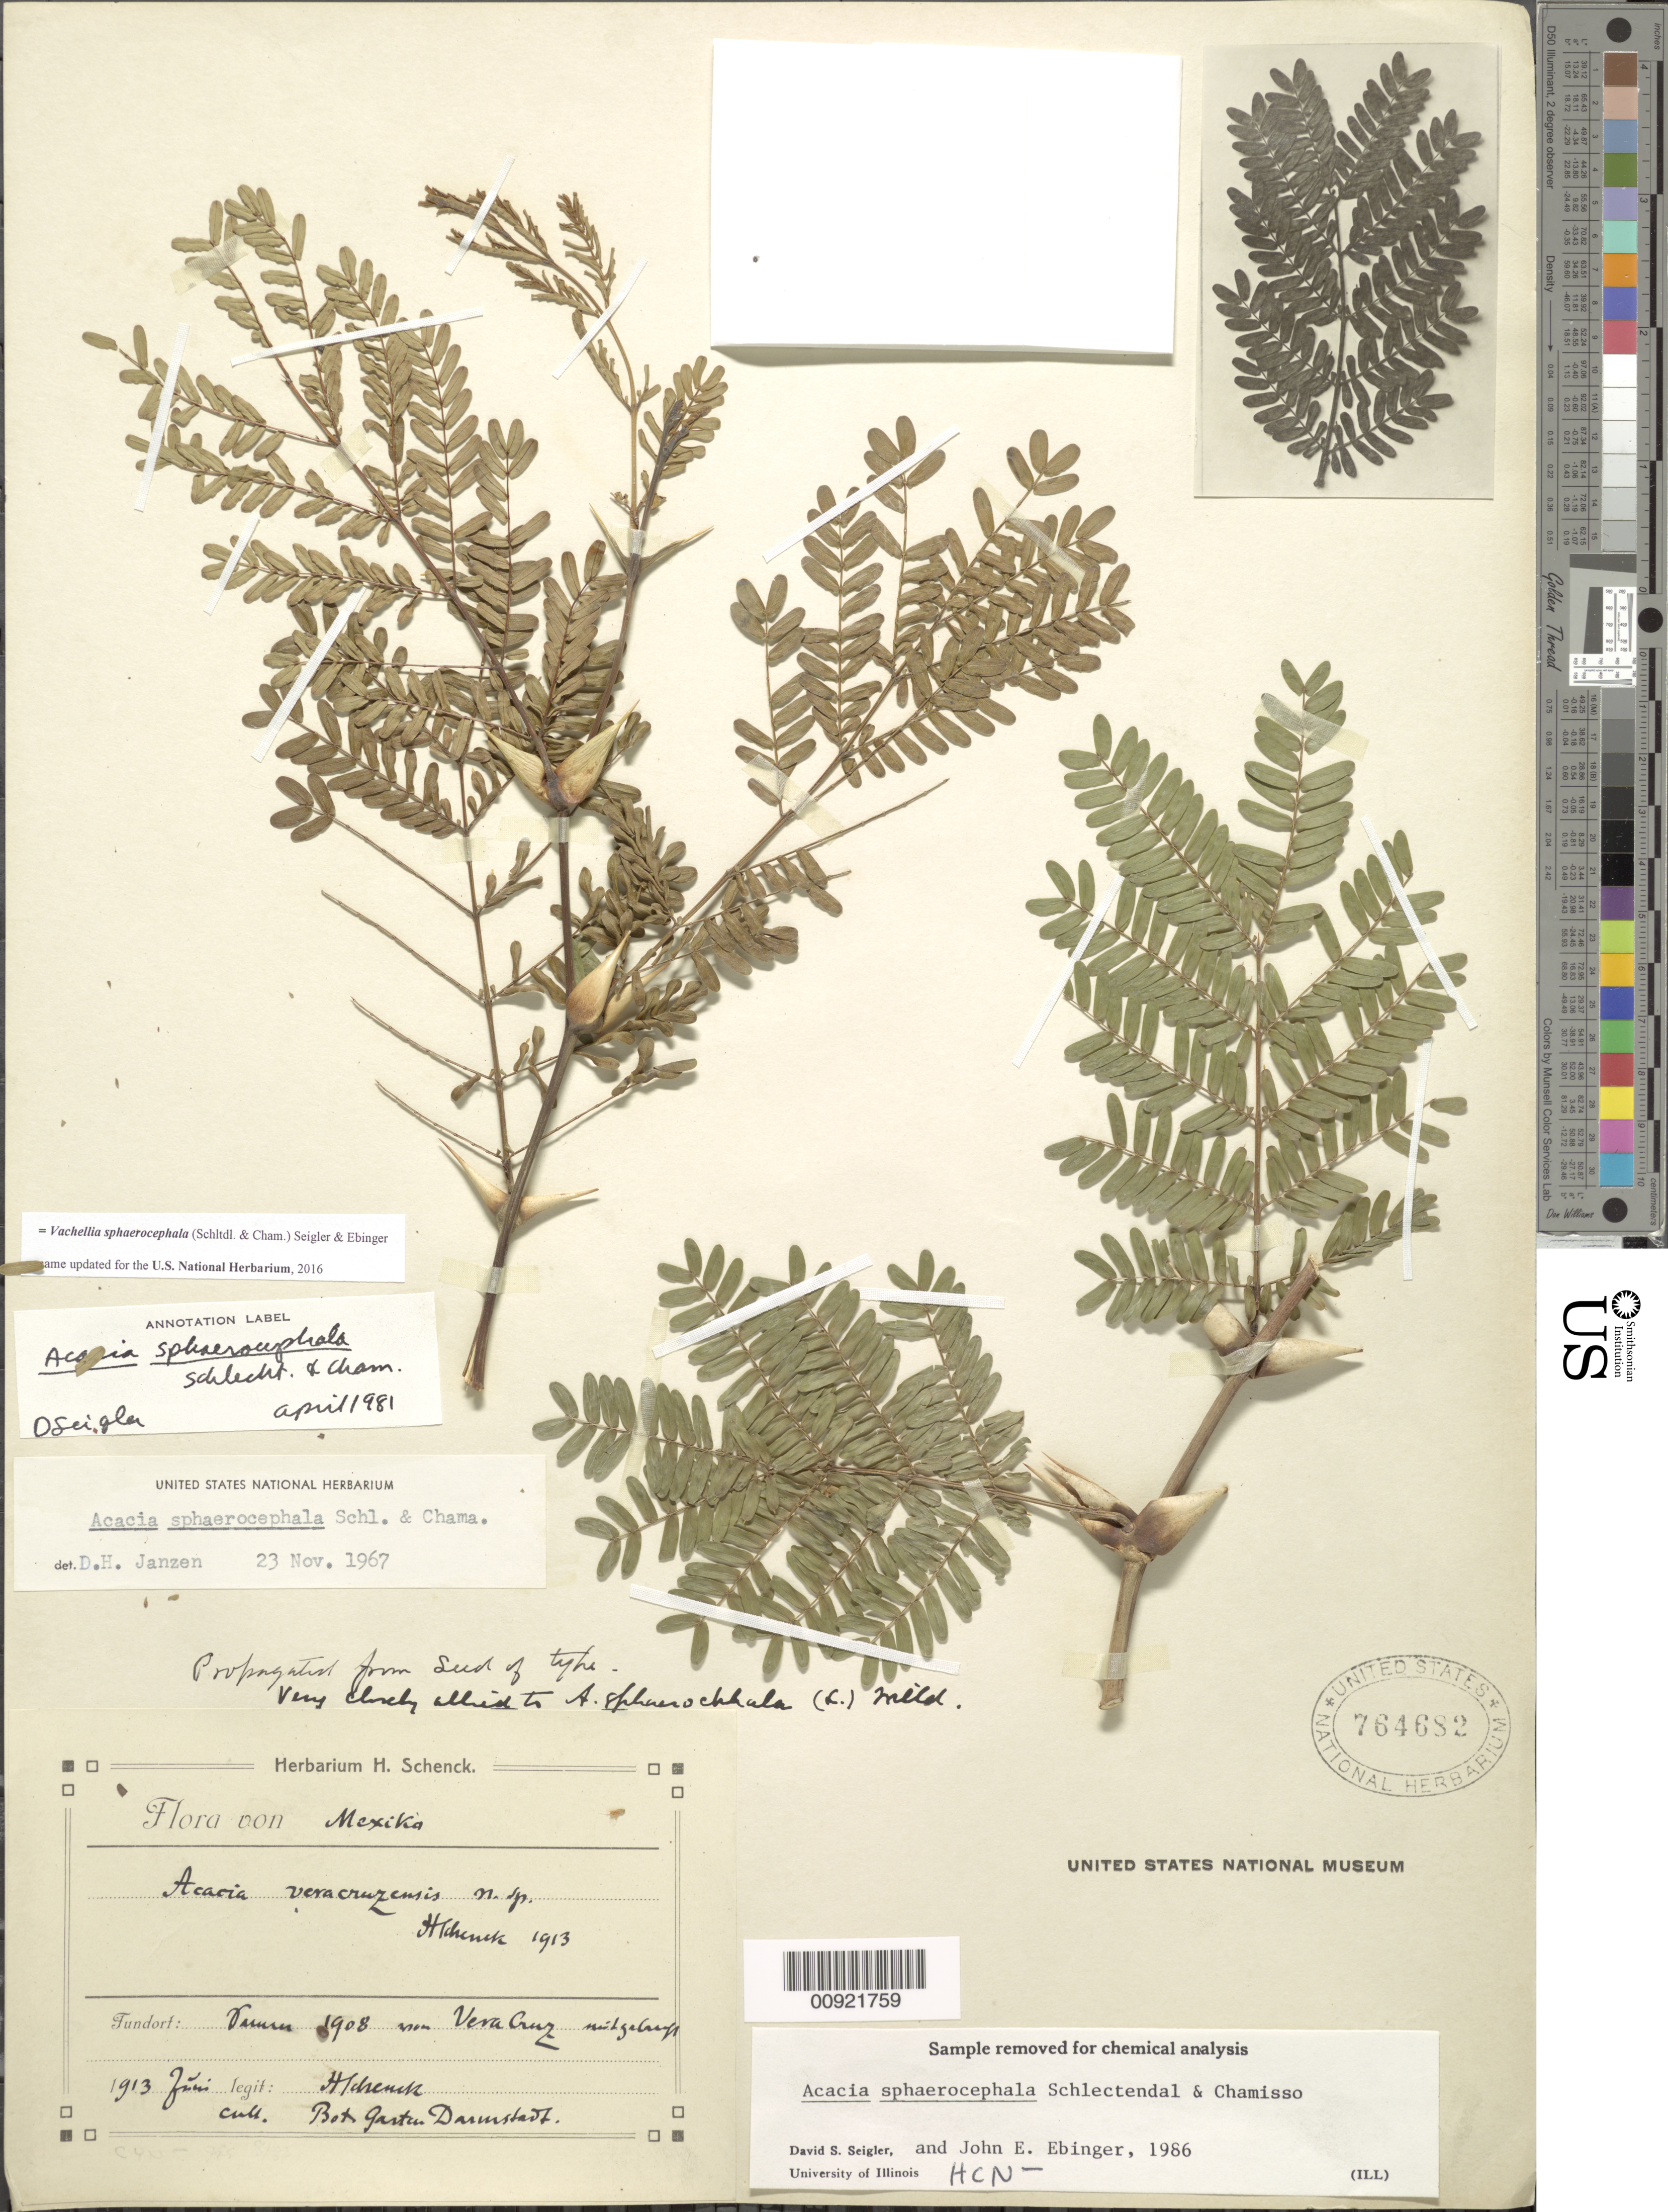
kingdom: Plantae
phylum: Tracheophyta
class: Magnoliopsida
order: Fabales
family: Fabaceae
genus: Vachellia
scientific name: Vachellia sphaerocephala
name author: (Cham. & Schltdl.) Seigler & Ebinger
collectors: H. Schenck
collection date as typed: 1908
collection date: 1908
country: Mexico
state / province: Veracruz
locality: Von Veracruz.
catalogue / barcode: US 764682